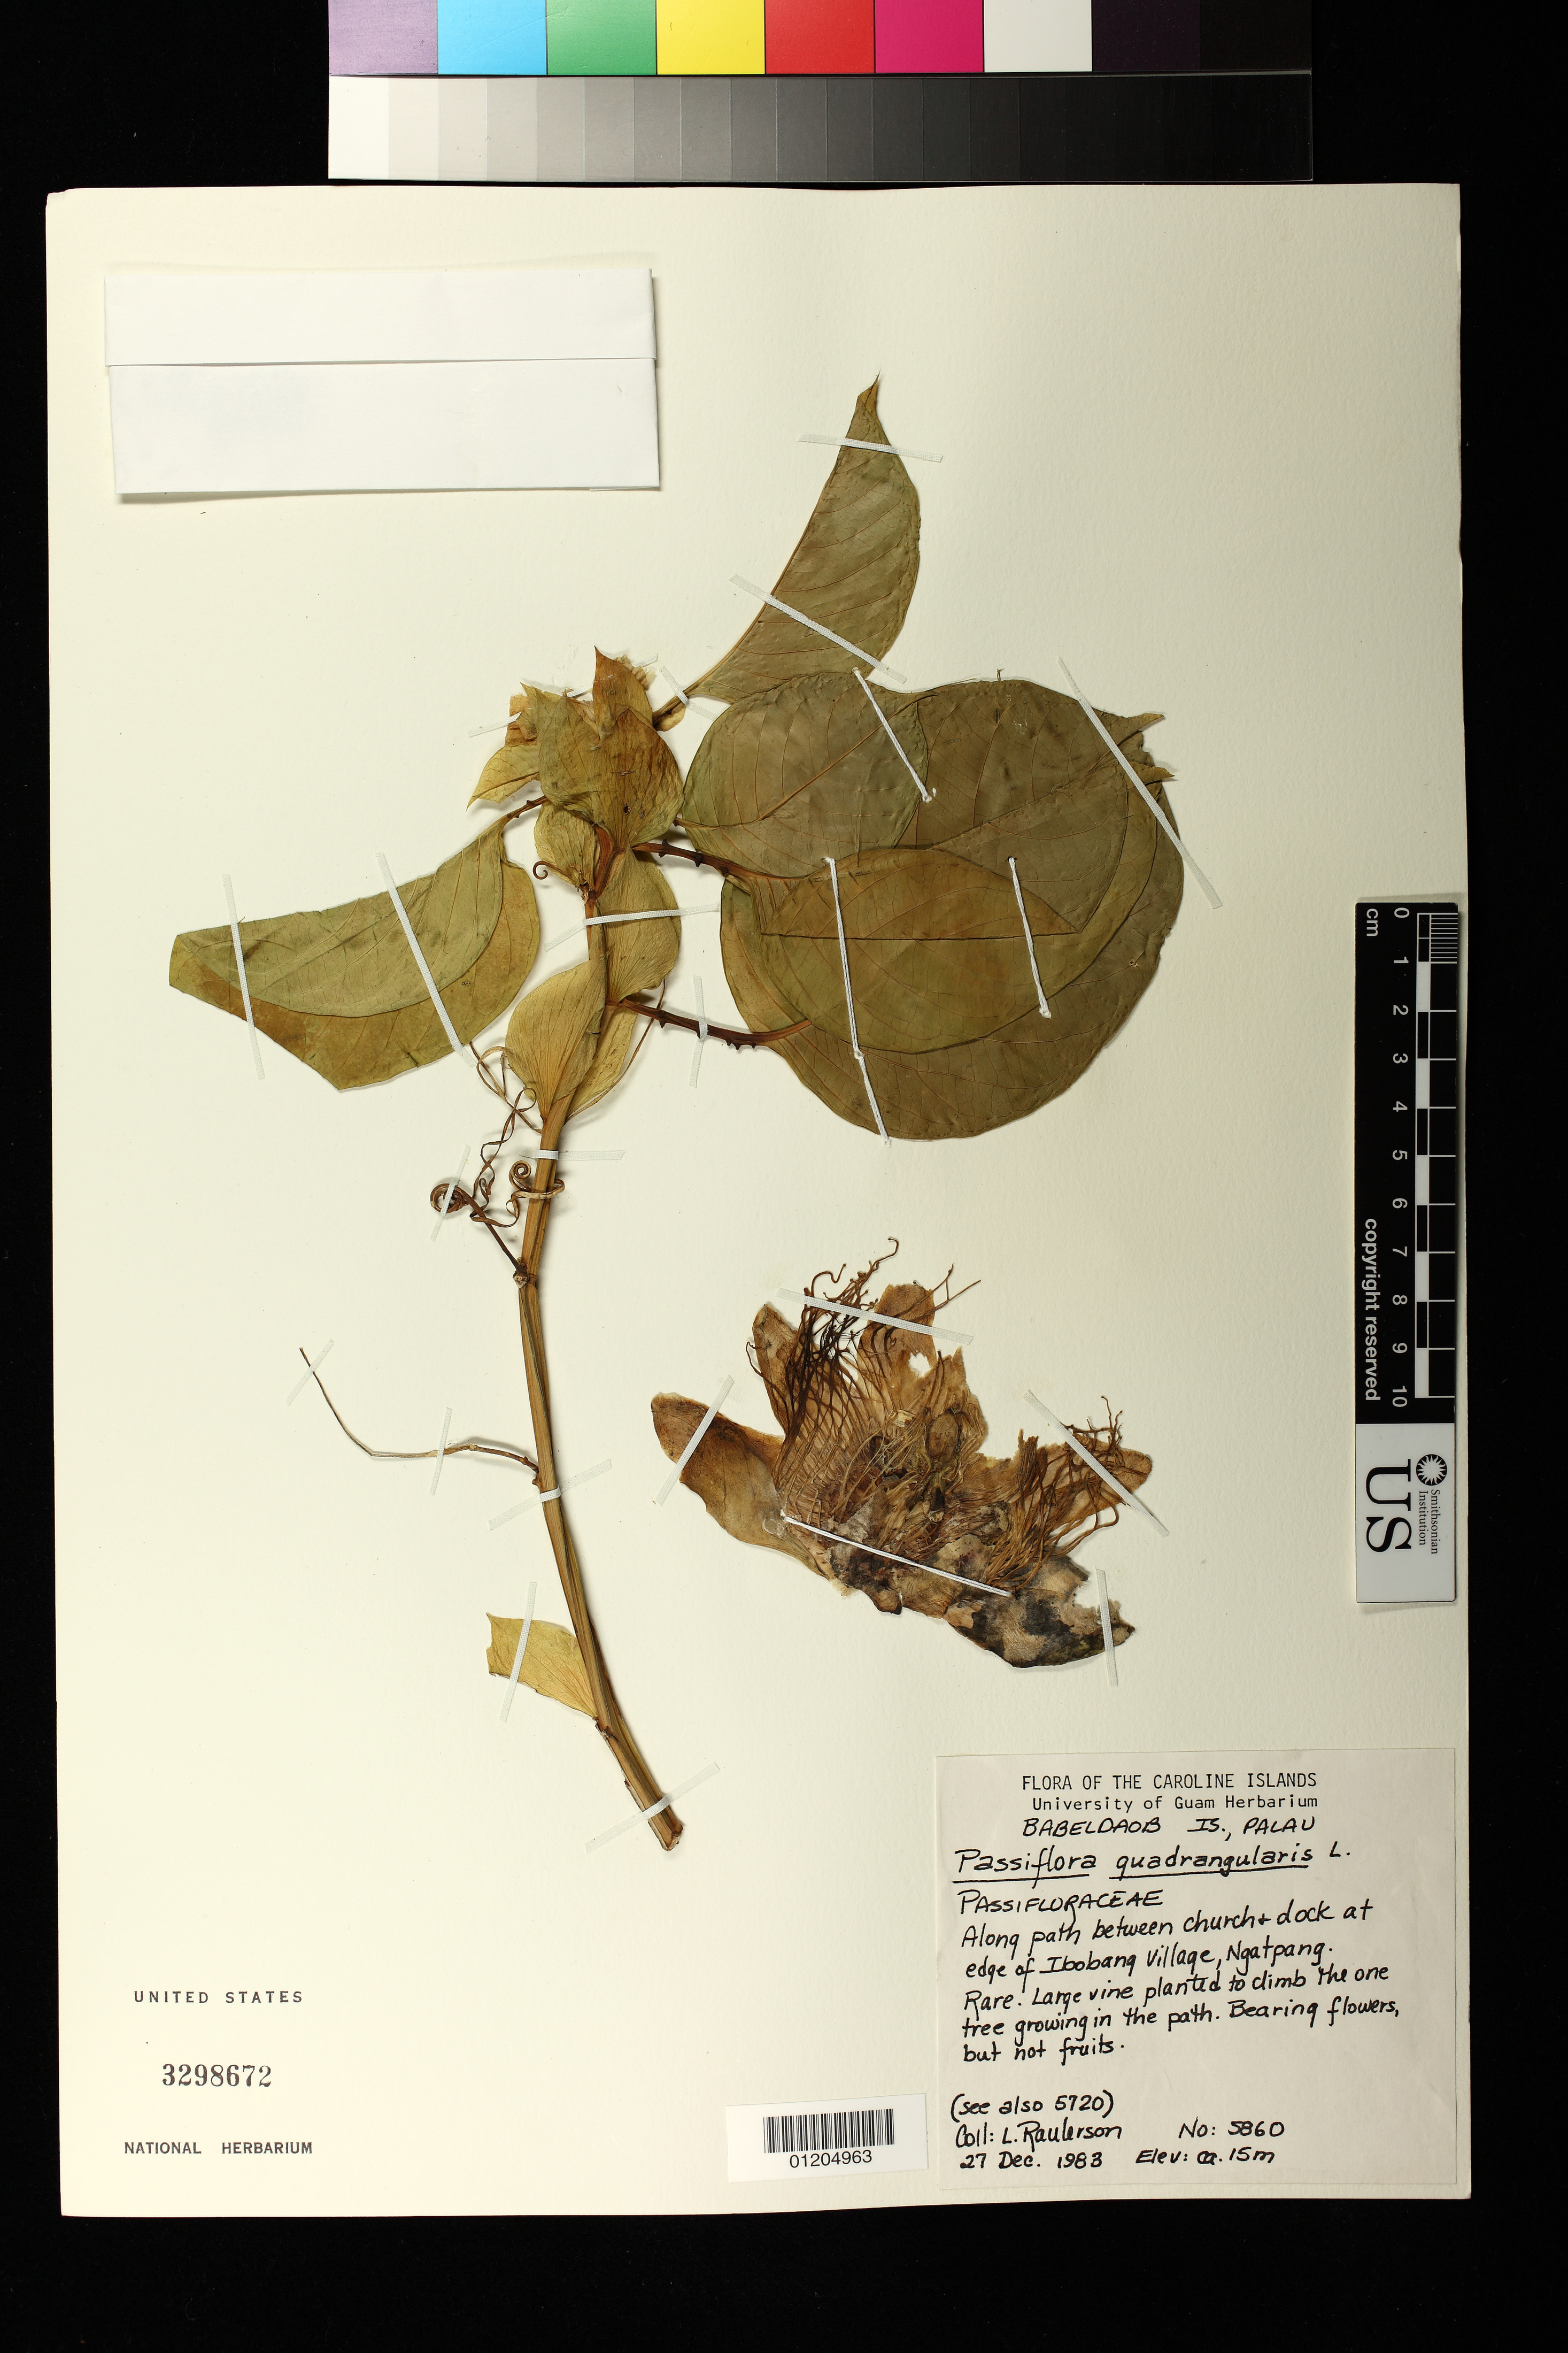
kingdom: Plantae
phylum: Tracheophyta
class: Magnoliopsida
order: Malpighiales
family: Passifloraceae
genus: Passiflora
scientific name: Passiflora quadrangularis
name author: L.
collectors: L. Raulerson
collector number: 5860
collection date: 1983-12-27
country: Palau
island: Babeldaob [Babelthuap]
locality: Babeldaob Island. Along path between church + dock at edge of Ibobang Village, Ngatpang.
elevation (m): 15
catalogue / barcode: US 3298672